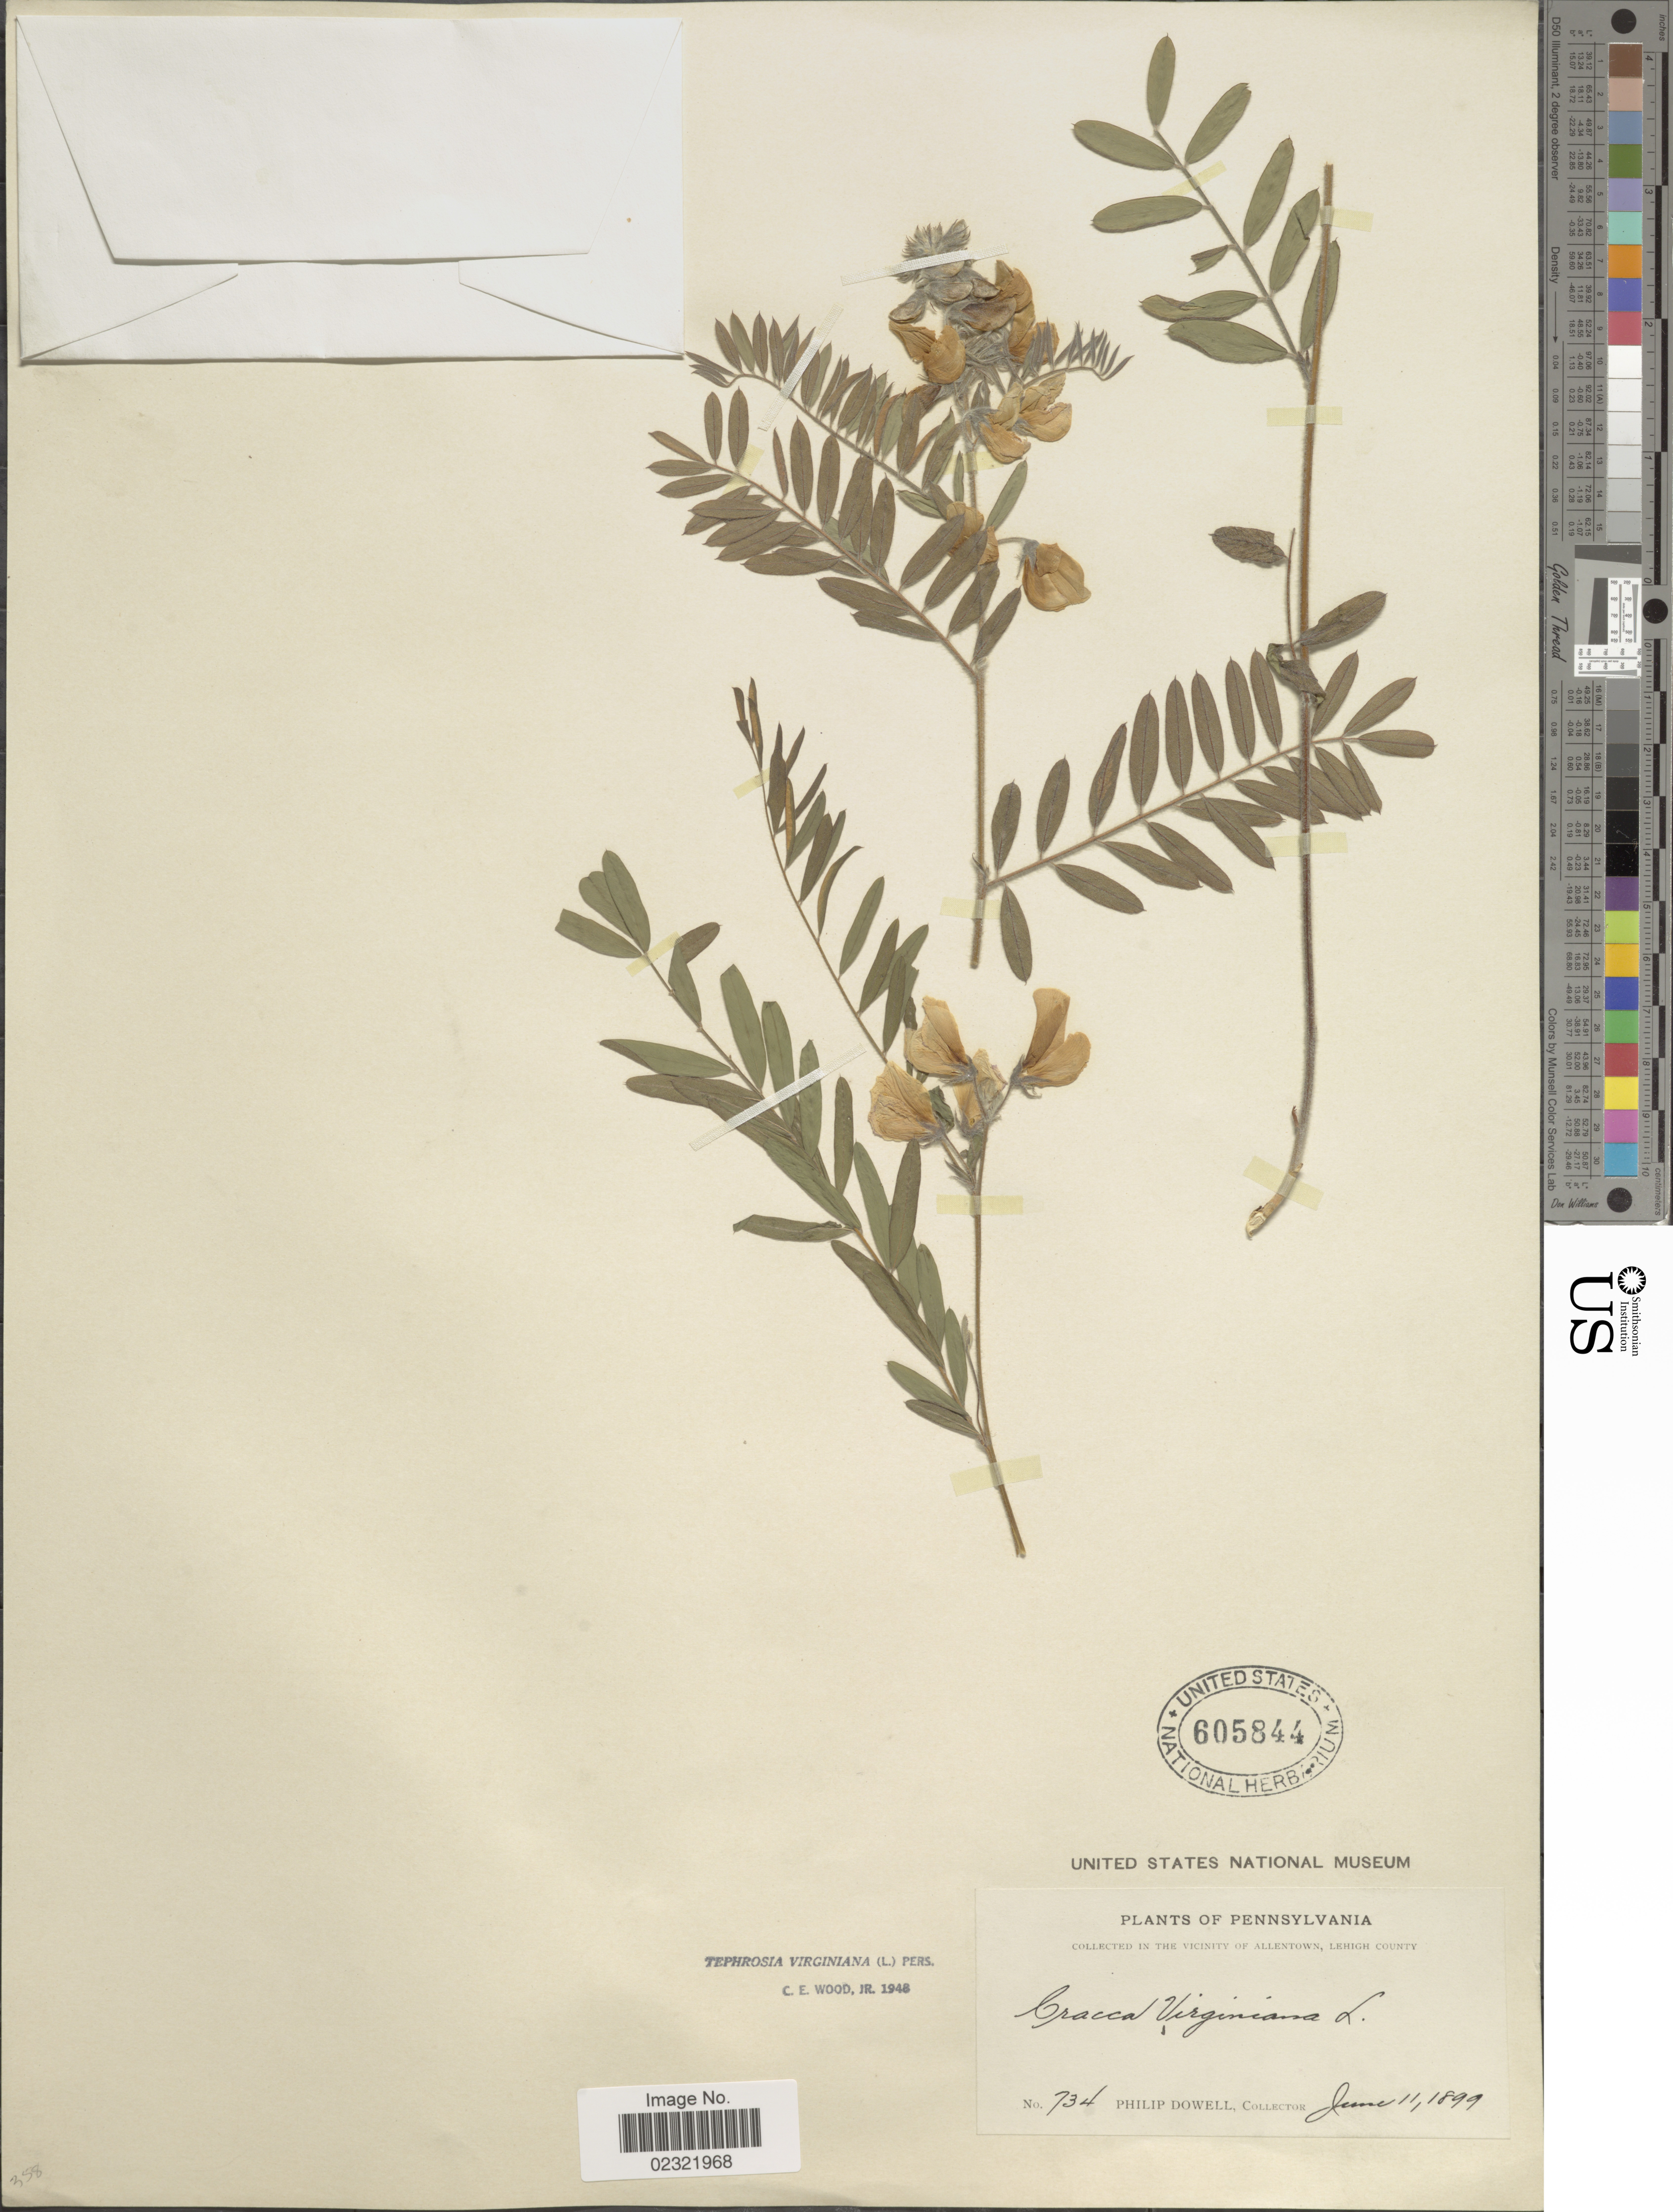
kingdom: Plantae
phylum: Tracheophyta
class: Magnoliopsida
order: Fabales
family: Fabaceae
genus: Tephrosia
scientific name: Tephrosia virginiana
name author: (L.) Pers.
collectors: P. Dowell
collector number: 734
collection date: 1899-06-11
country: United States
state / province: Pennsylvania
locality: In the Vicinity of Allenton, Lehigh County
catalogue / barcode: US 605844